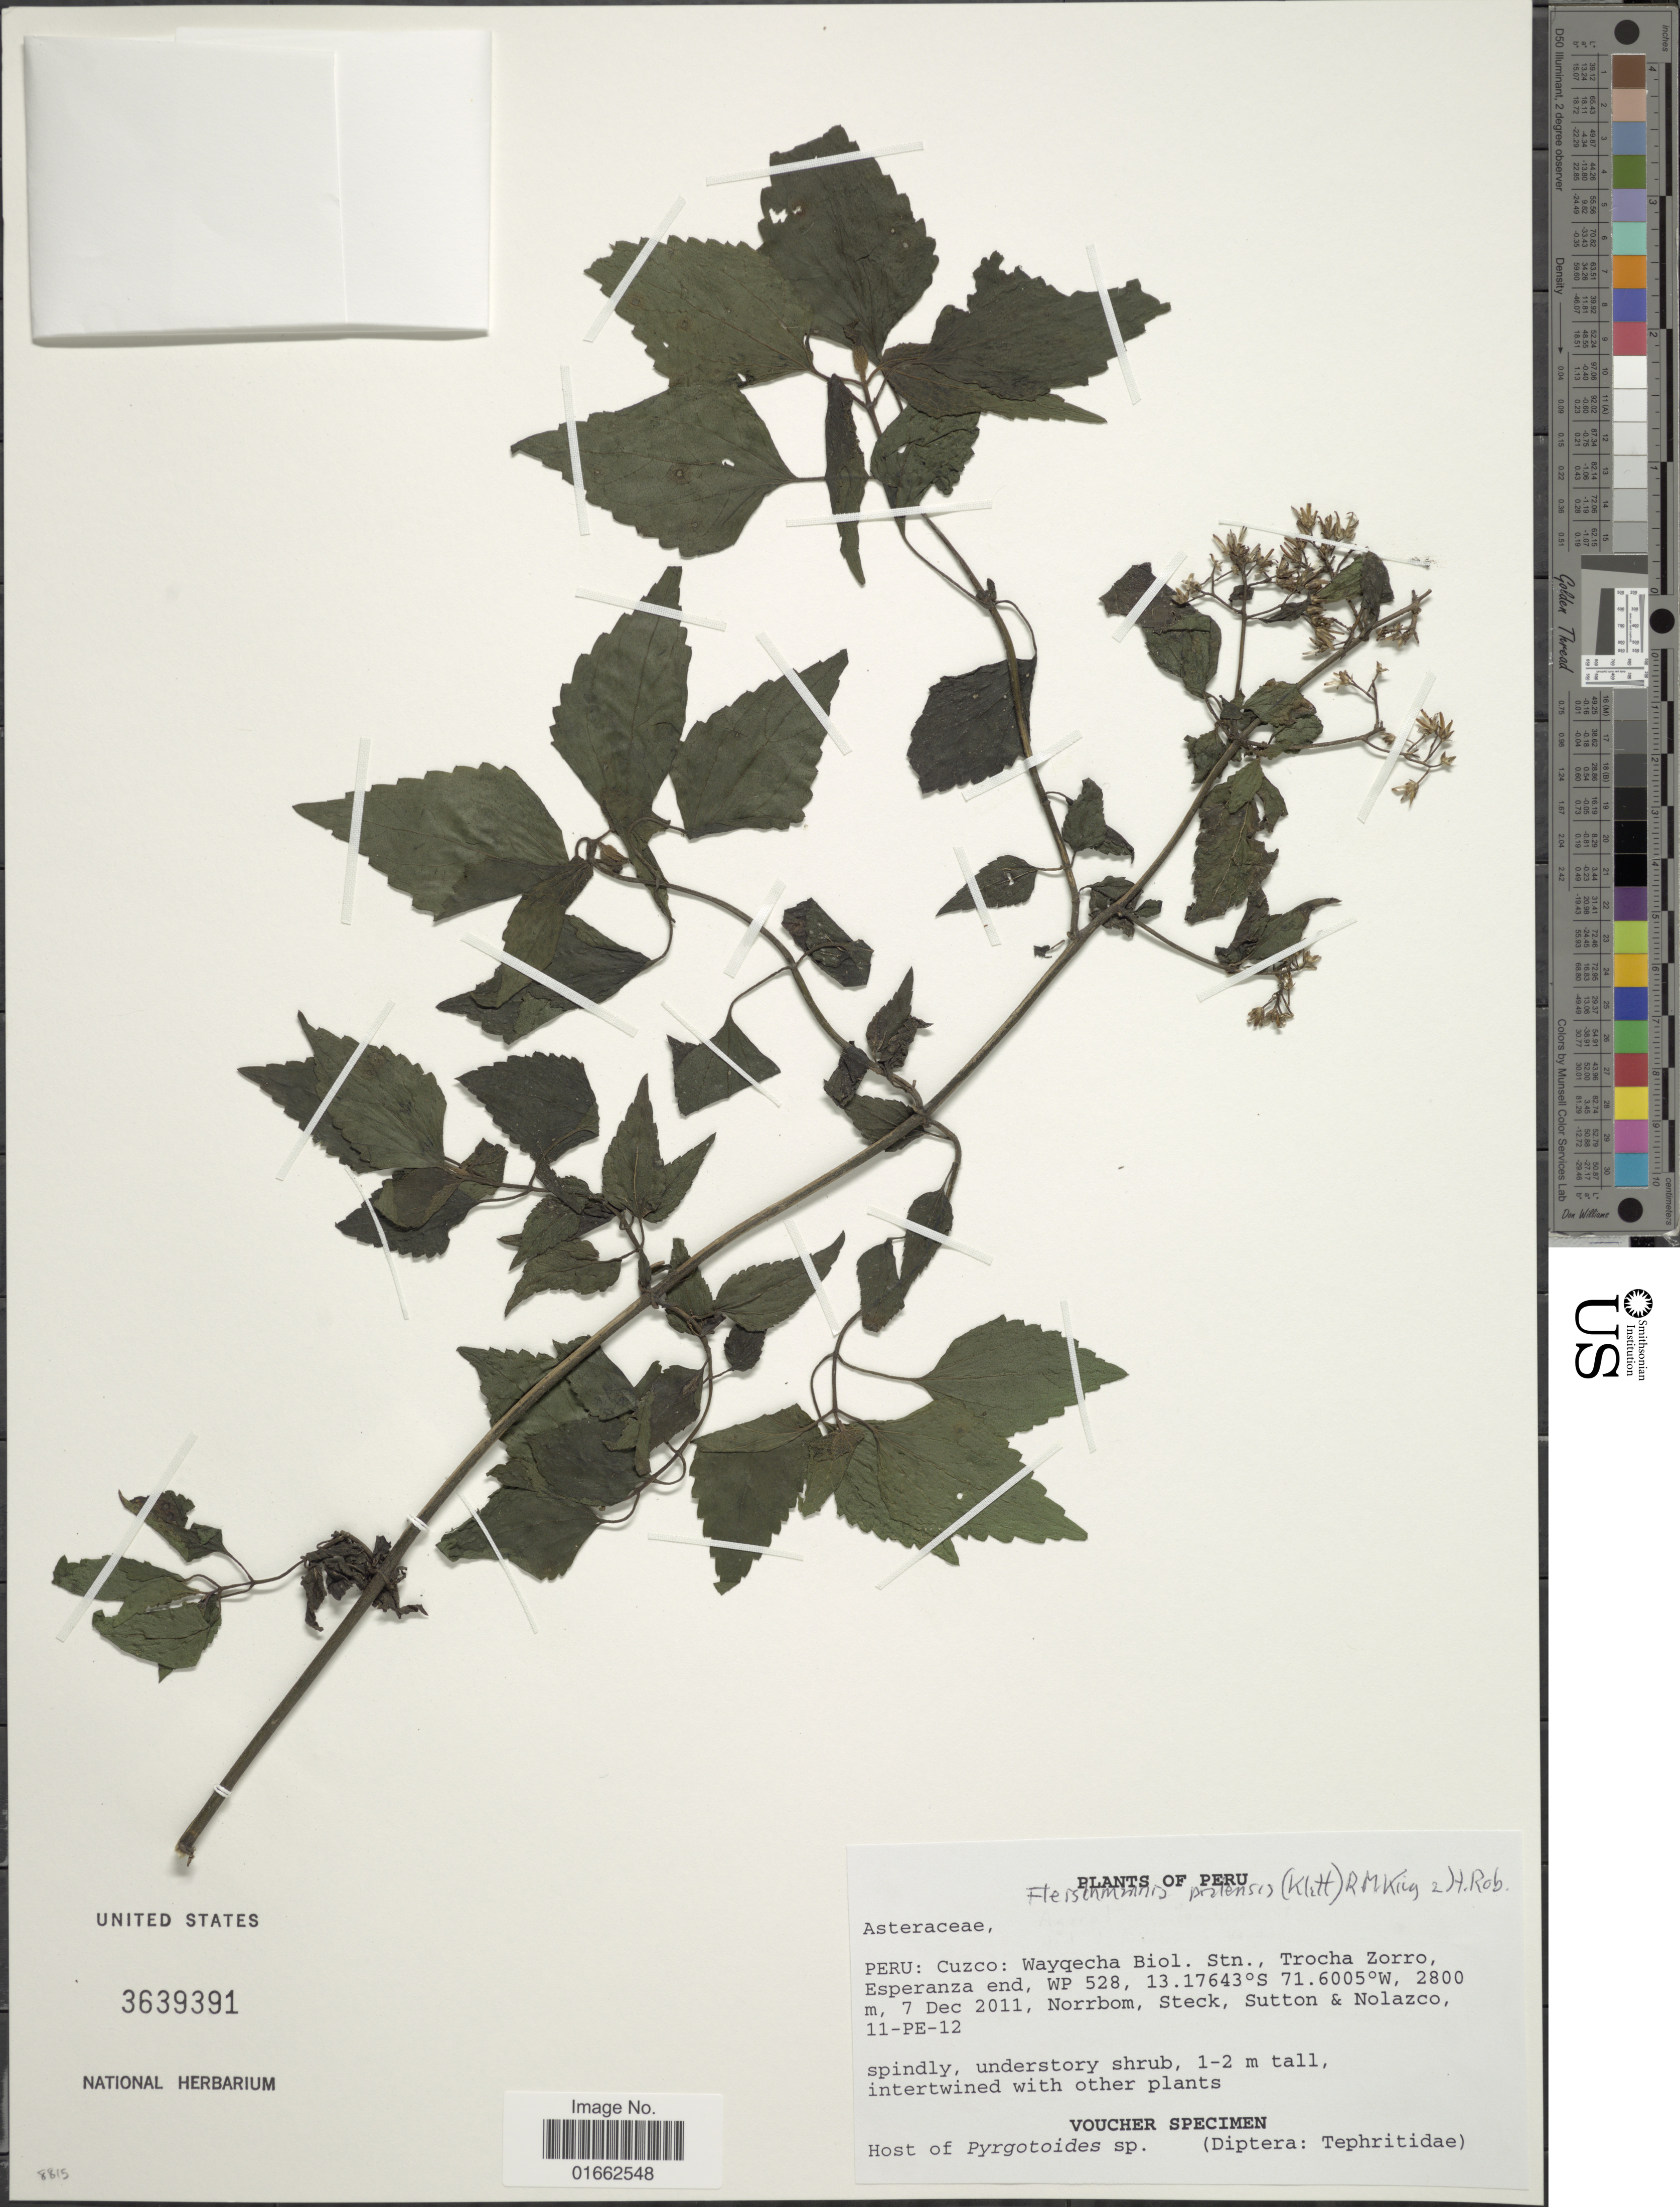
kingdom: Plantae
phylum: Tracheophyta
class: Magnoliopsida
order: Asterales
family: Asteraceae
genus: Fleischmannia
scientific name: Fleischmannia pratensis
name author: (Klatt) R.M. King & H. Rob.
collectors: A. L. Norrbom, Steck, Sutton, -- & Nolazco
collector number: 11-PE-12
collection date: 2011-12-07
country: Peru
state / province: Cusco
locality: Peru: Cuzco: Wayqecha Biol. Stn., Trocha Zorro, Esperanza end, WP 528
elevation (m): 2800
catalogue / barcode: US 3639391